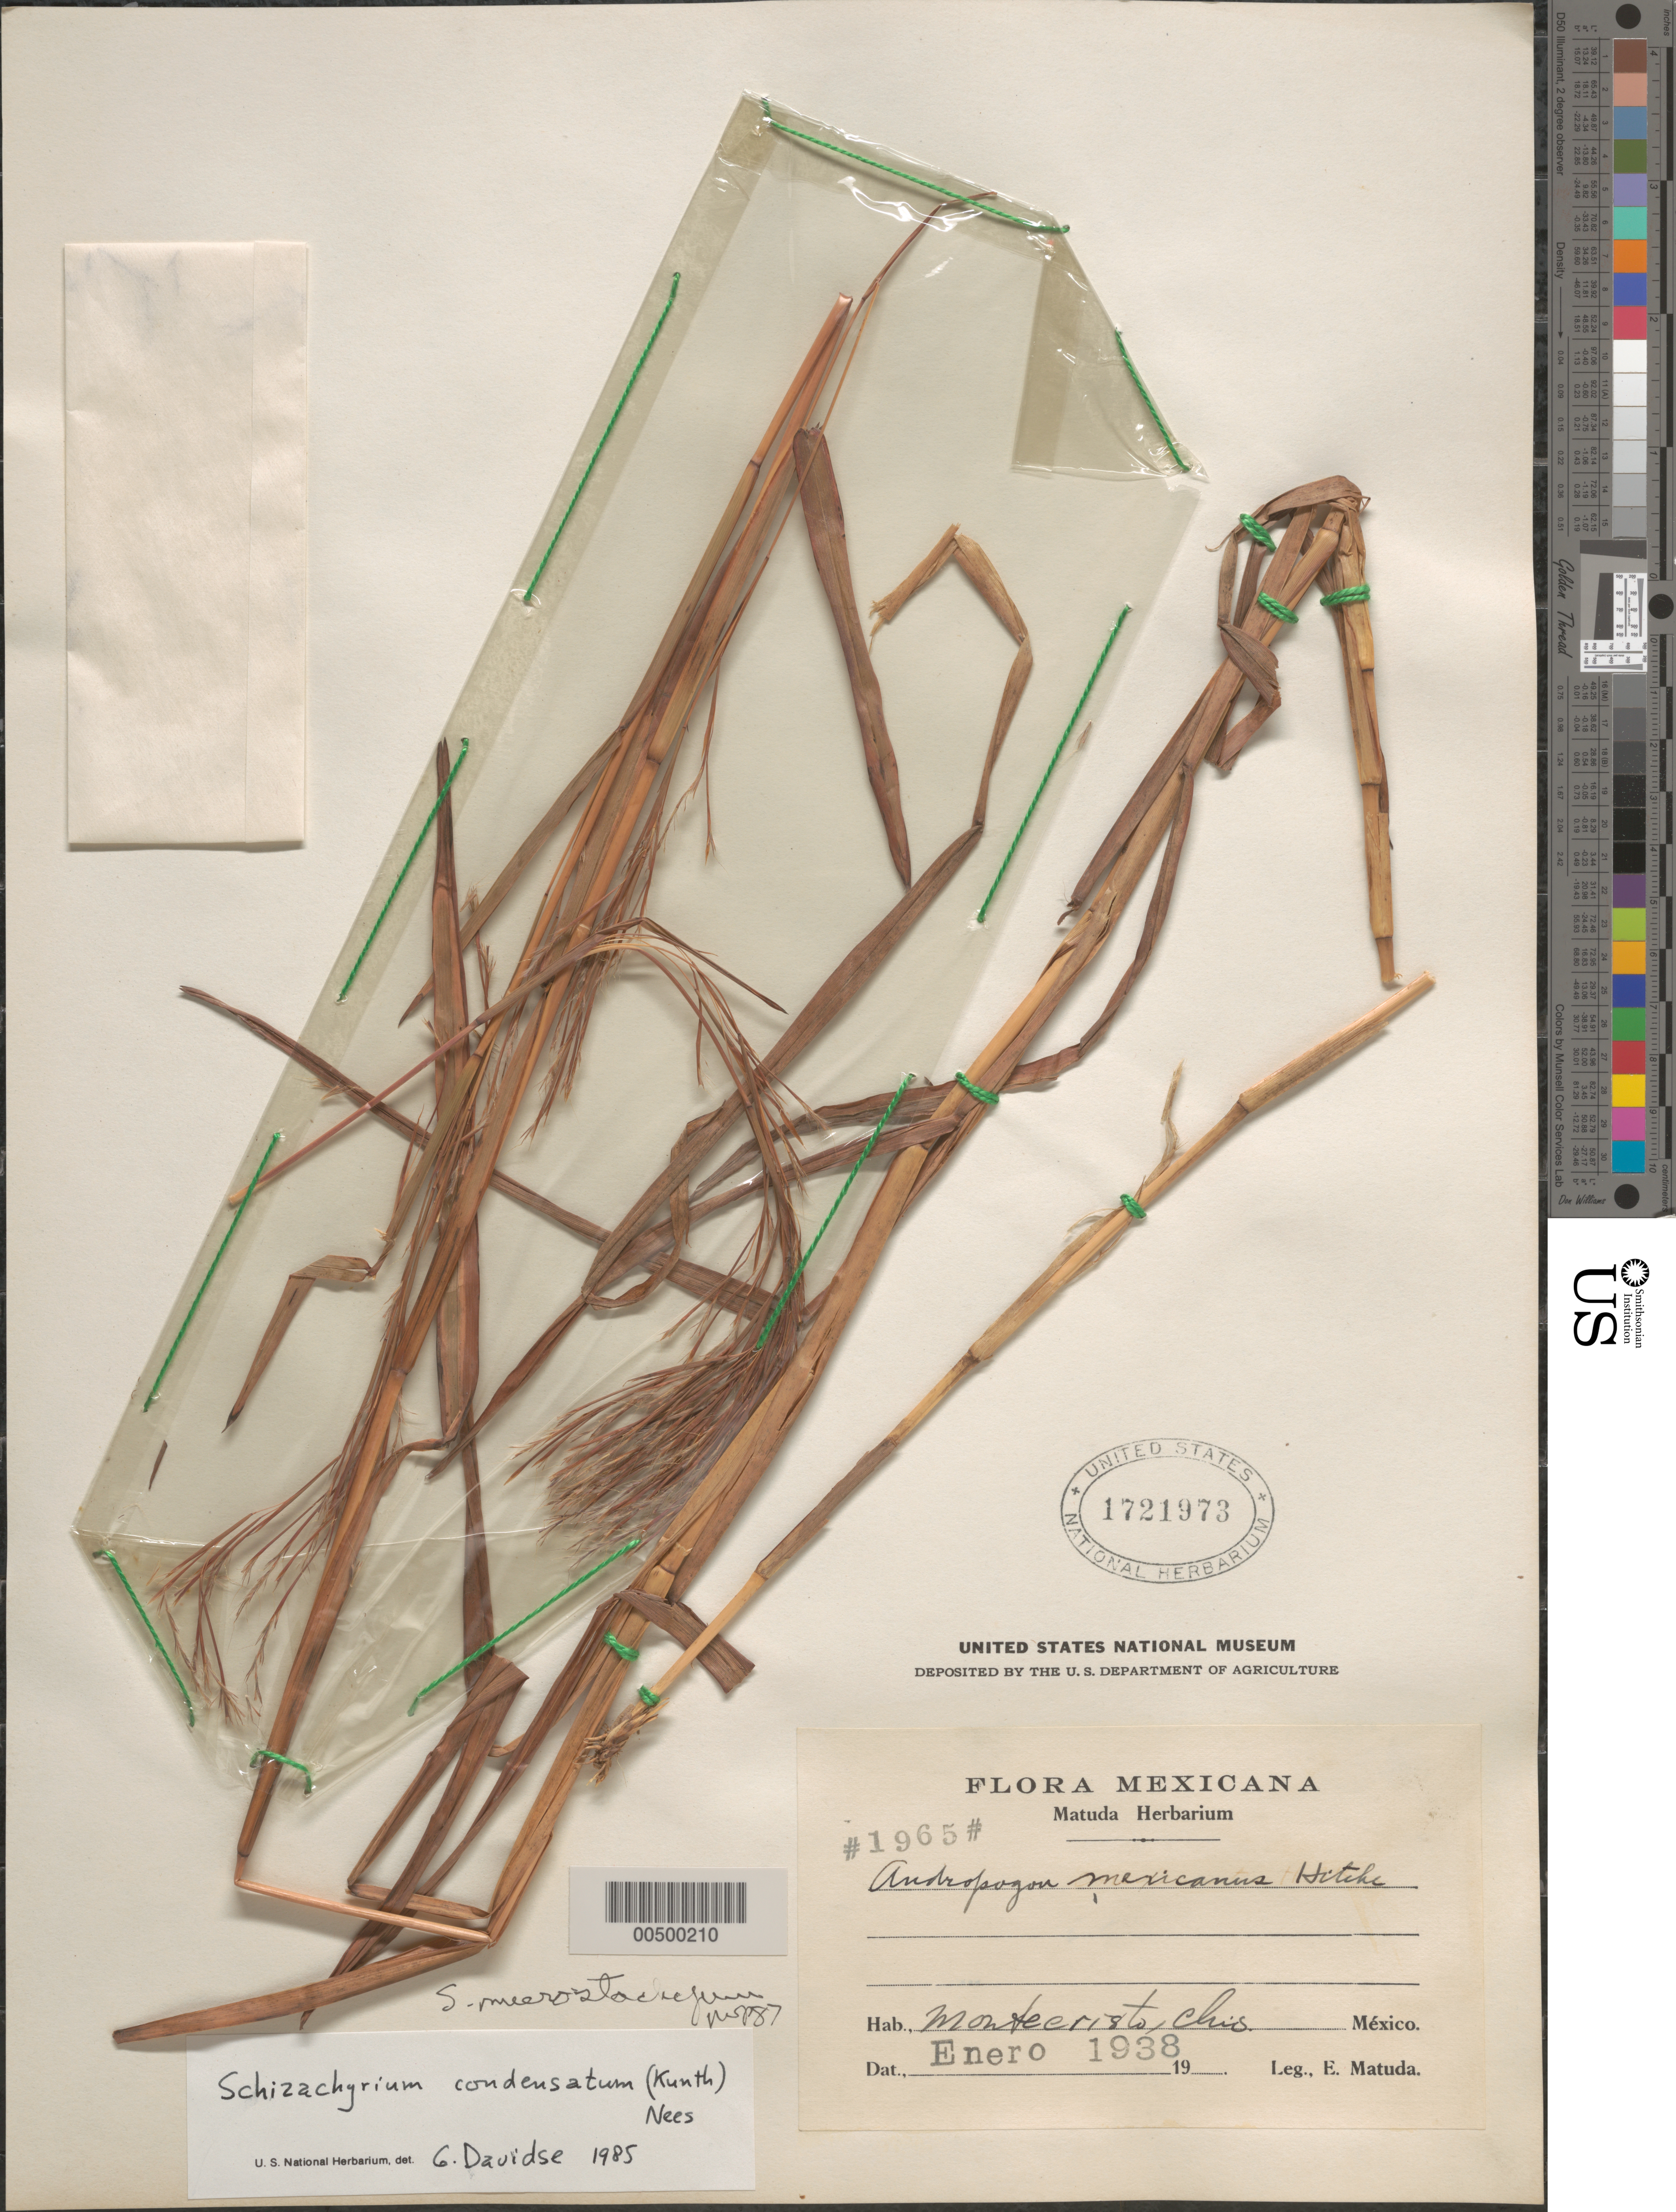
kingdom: Plantae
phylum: Tracheophyta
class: Liliopsida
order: Poales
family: Poaceae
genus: Schizachyrium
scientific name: Schizachyrium condensatum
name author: (Kunth) Nees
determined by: Davidse, Gerrit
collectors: E. Matuda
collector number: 1965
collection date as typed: Jan 1938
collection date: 1938-01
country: Mexico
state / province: Chiapas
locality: Montecristo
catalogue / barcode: US 1721973